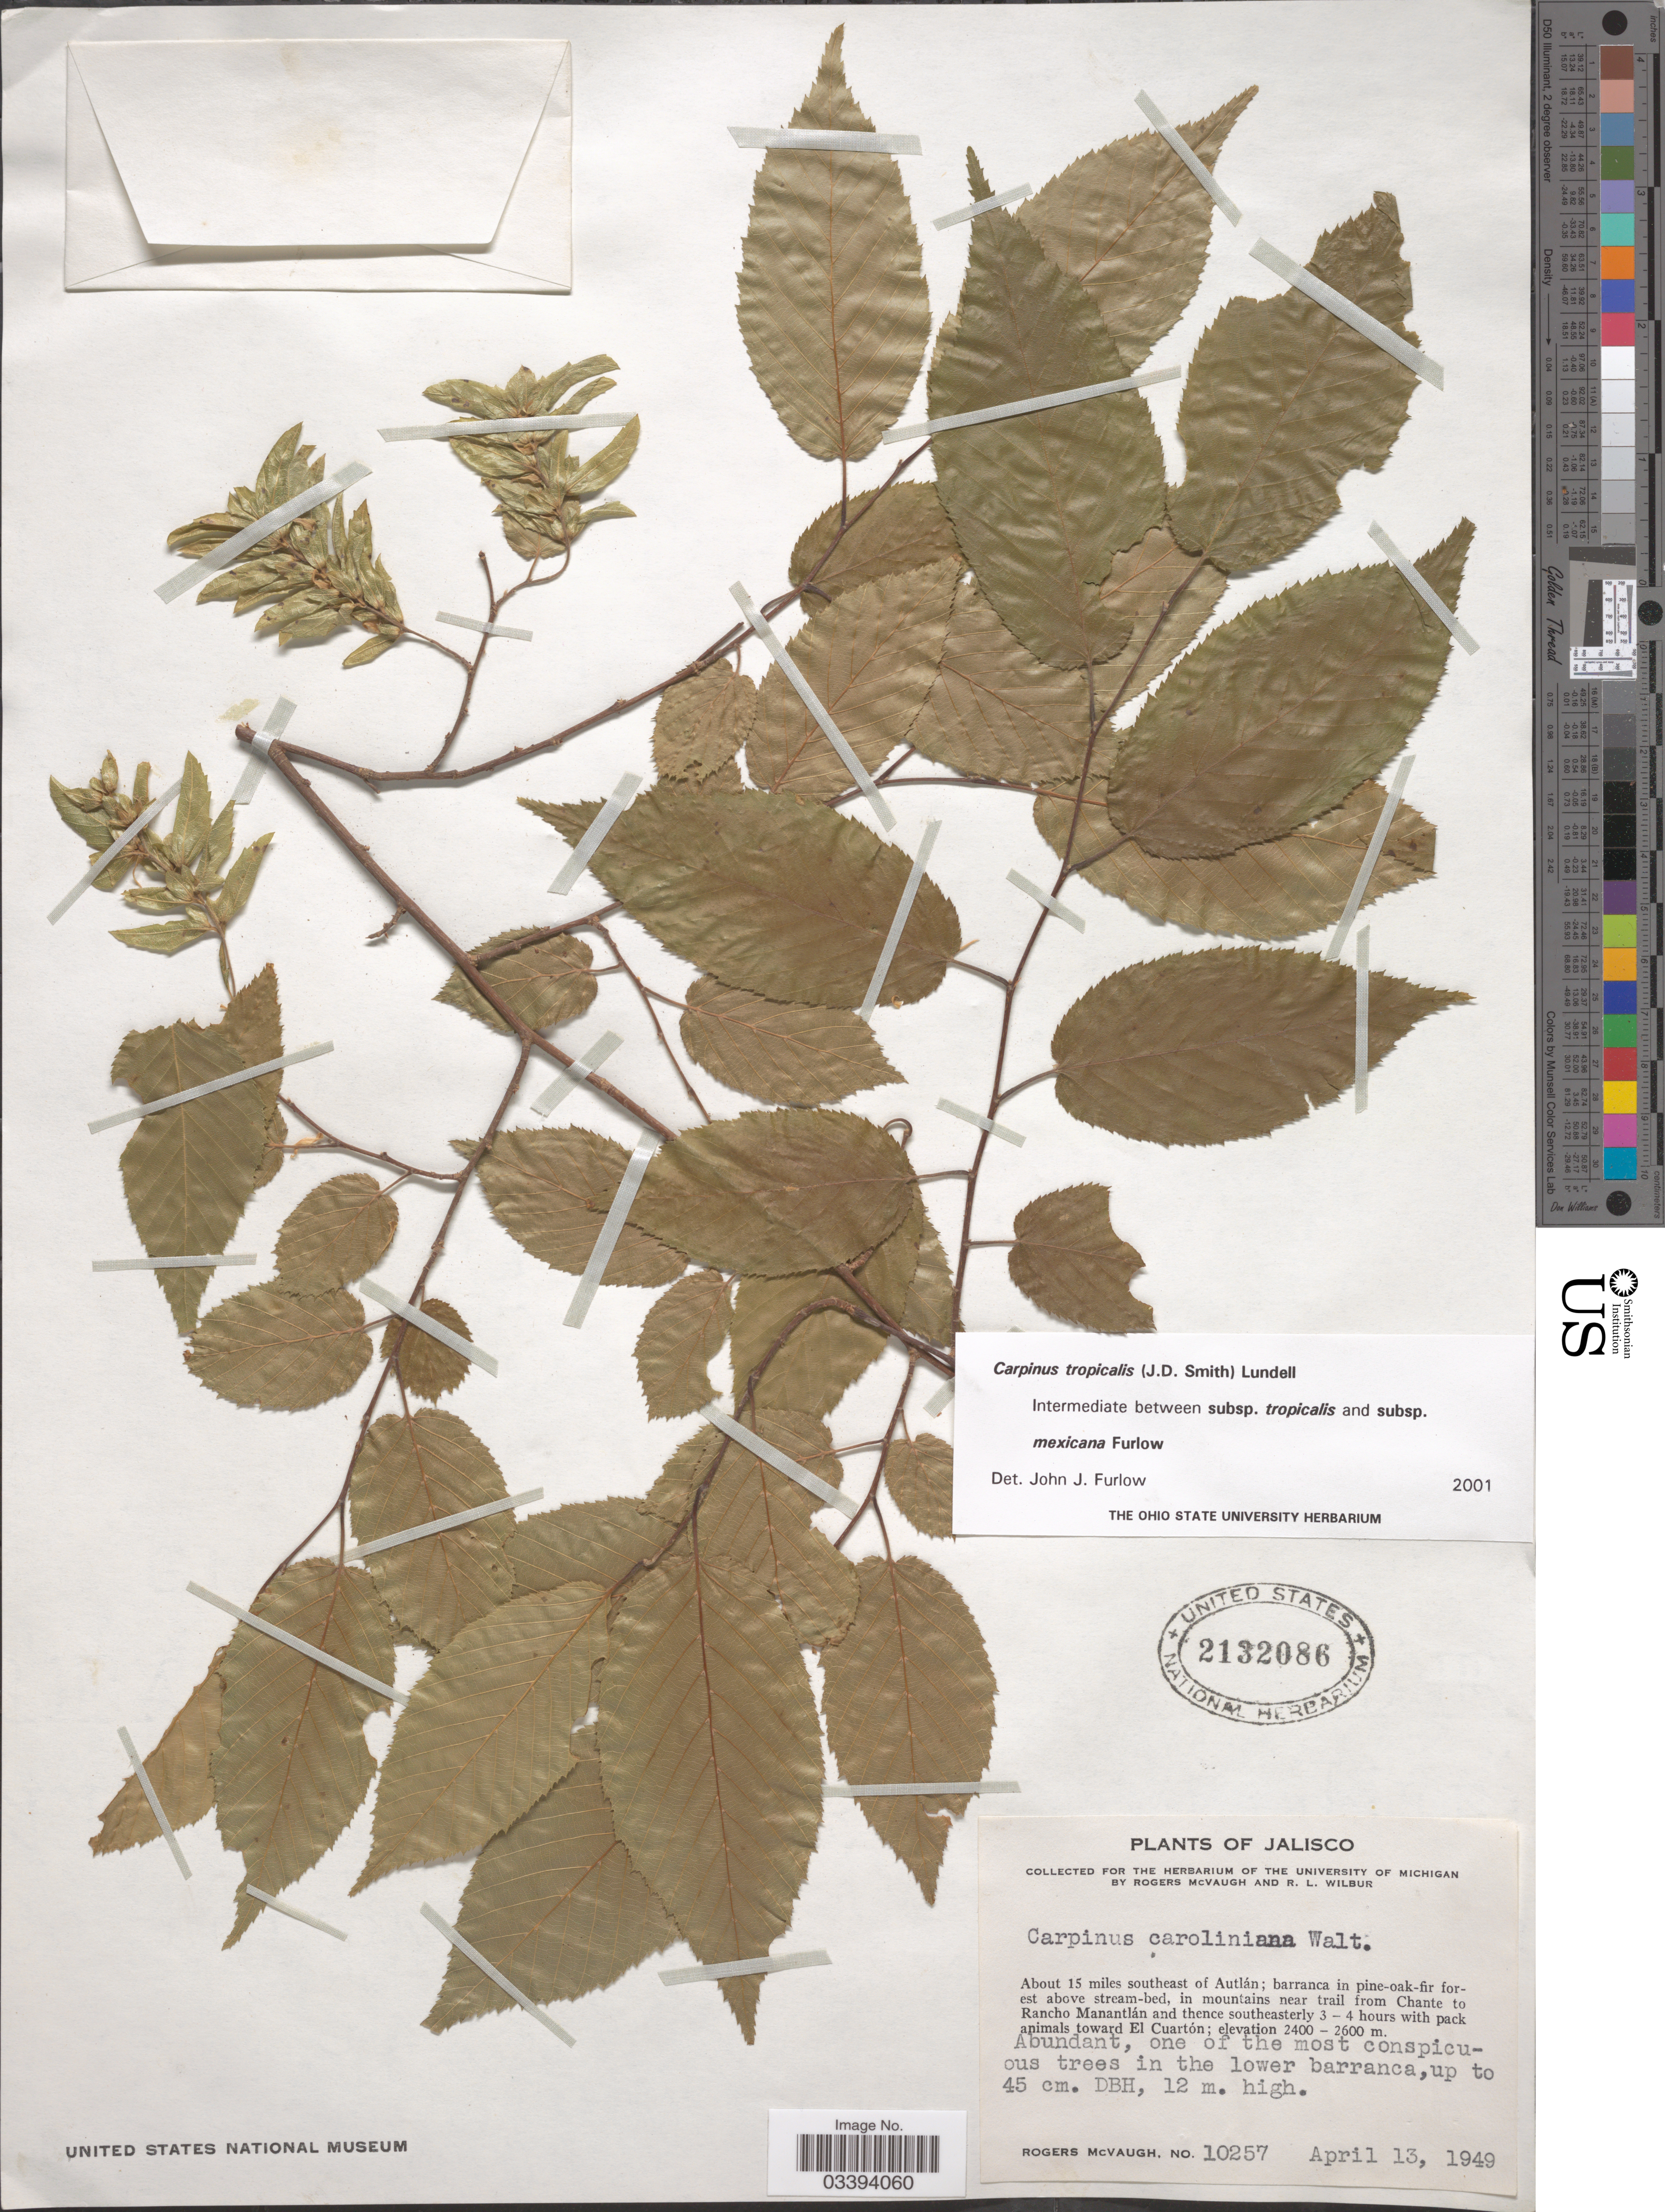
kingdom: Plantae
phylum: Tracheophyta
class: Magnoliopsida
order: Fagales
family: Betulaceae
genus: Carpinus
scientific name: Carpinus tropicalis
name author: (Donn. Sm.) Lundell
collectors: R. McVaugh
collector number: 10257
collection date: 1949-04-13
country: Mexico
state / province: Jalisco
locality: About 15 miles southeast of Autlán; barranca in pine-oak-fir forest above stream-bed, in mountains near trail from Chante to Rancho Manantlán and thence southeasterly 3 - 4 hours with pack animals toward El Cuartón.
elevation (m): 2400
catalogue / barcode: US 2132086